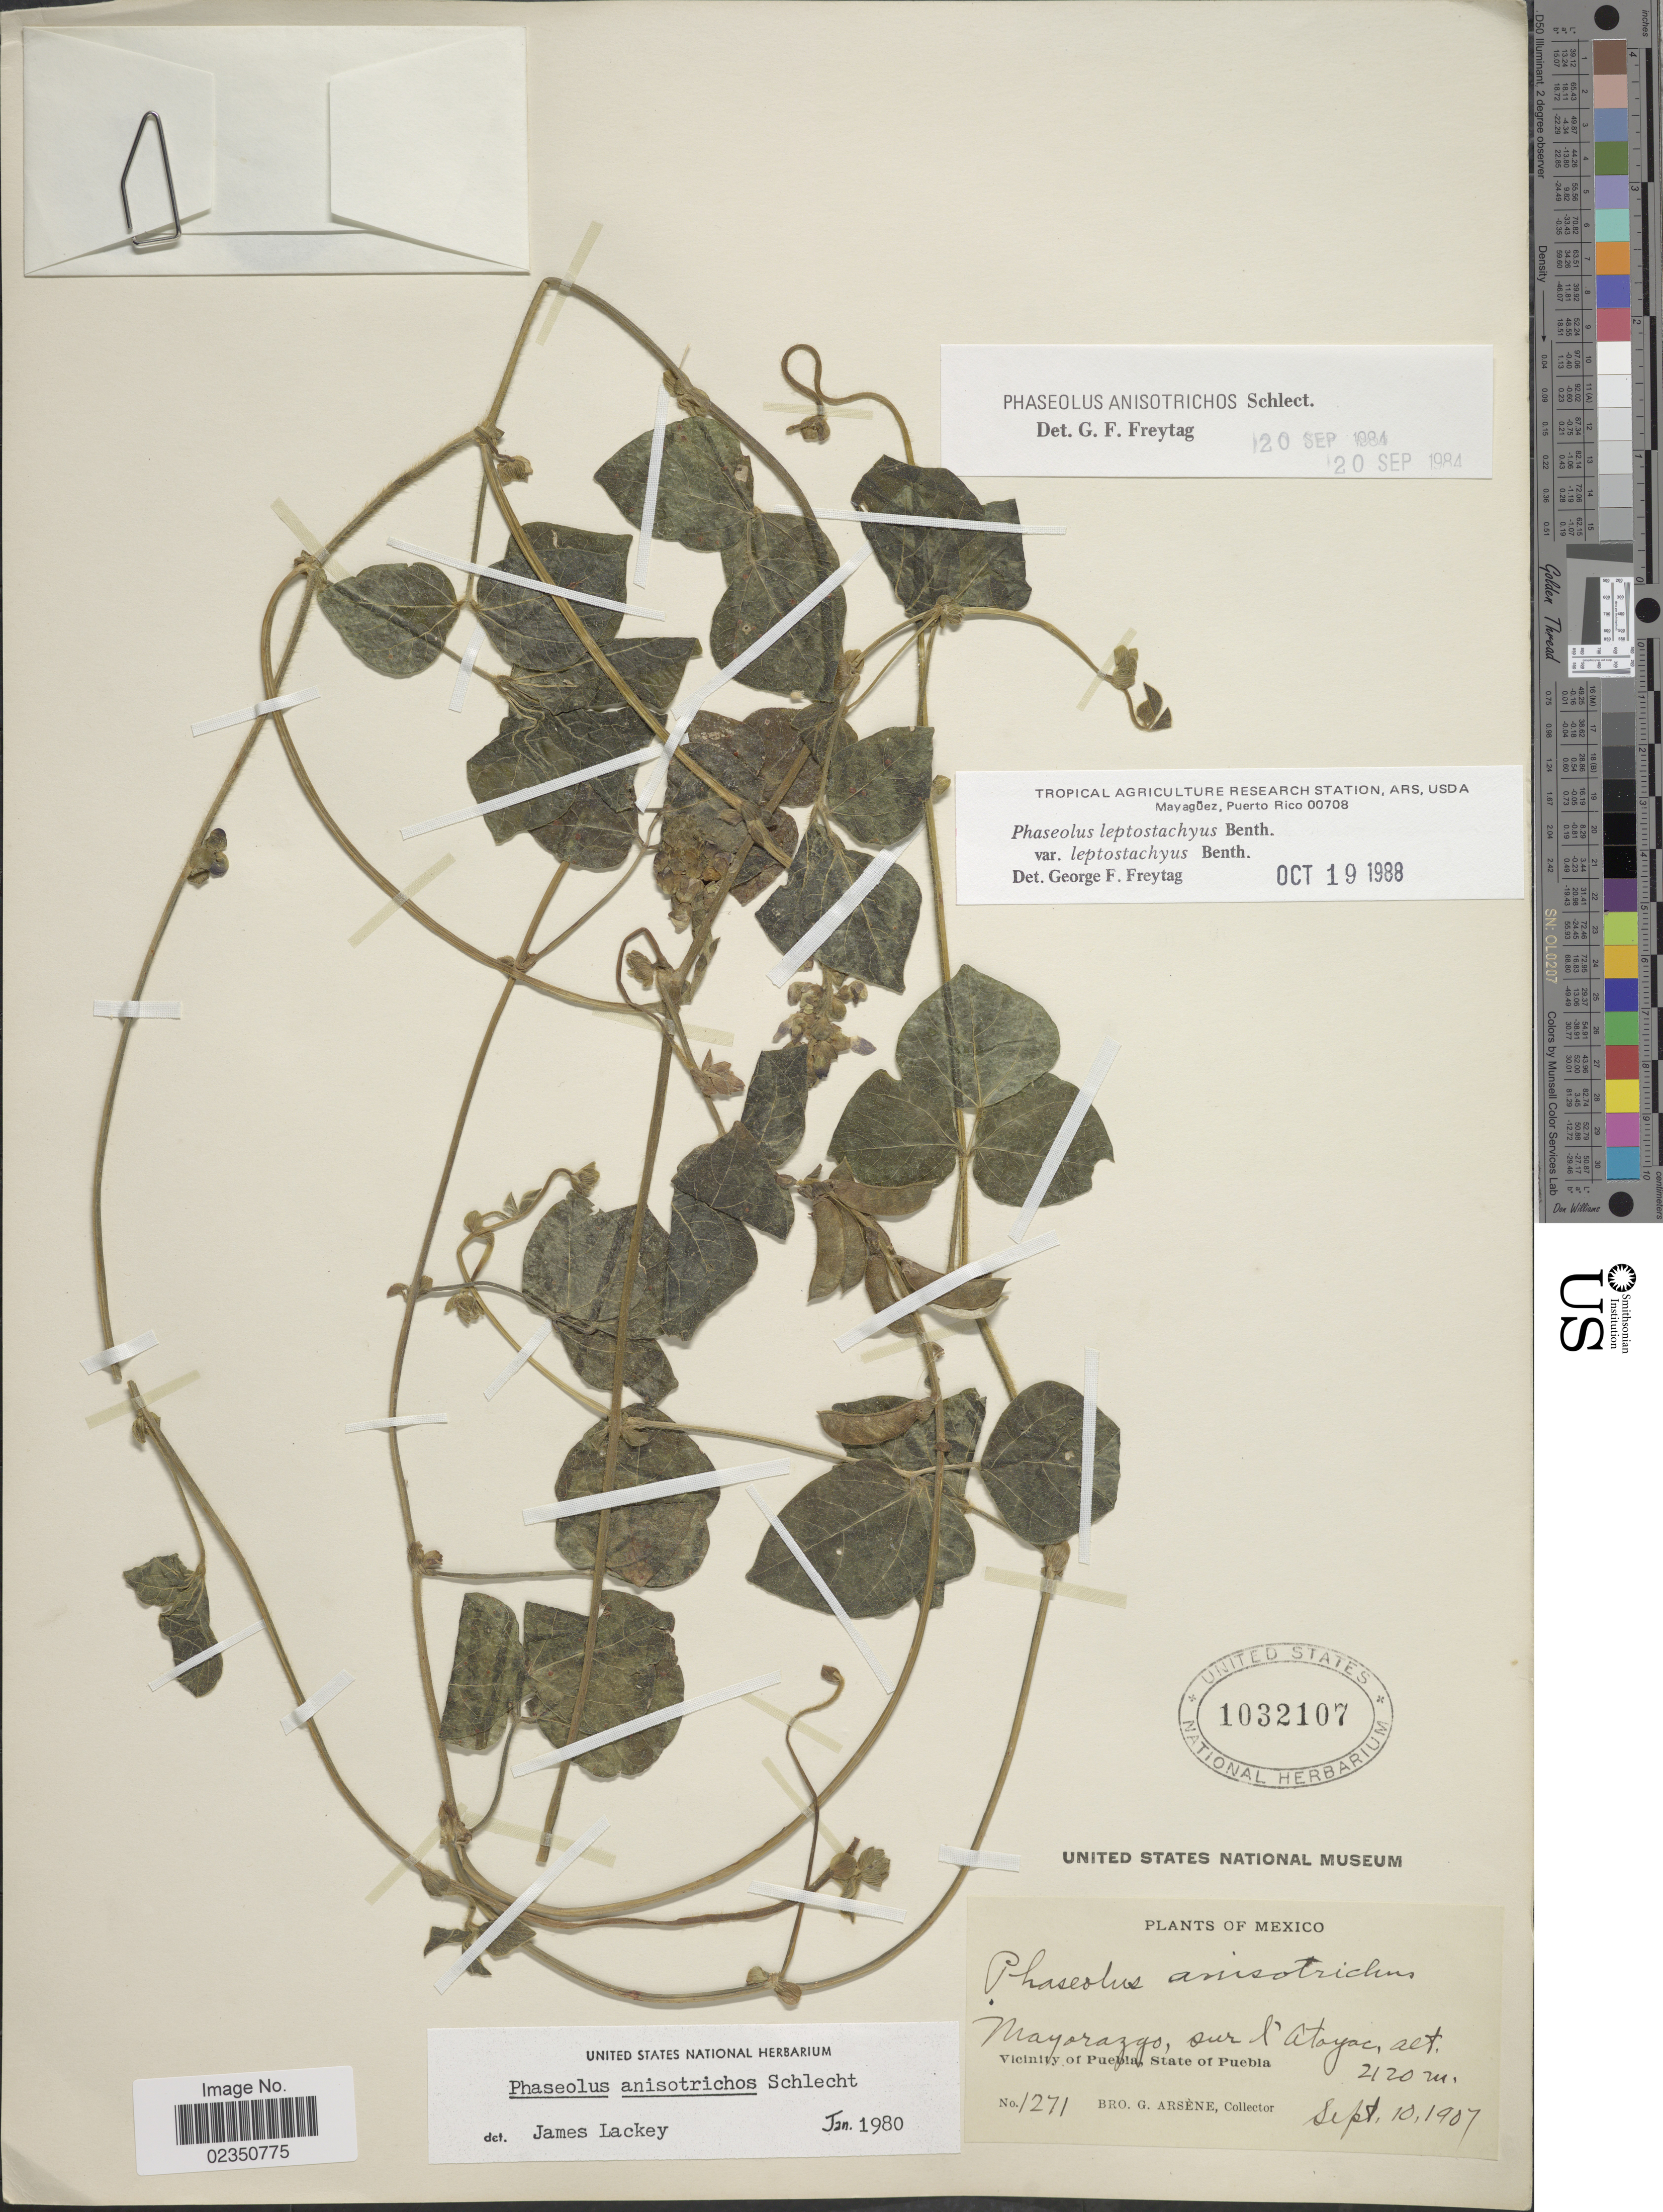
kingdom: Plantae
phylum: Tracheophyta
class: Magnoliopsida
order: Fabales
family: Fabaceae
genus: Phaseolus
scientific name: Phaseolus leptostachyus var. leptostachyus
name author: Benth.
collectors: Bro. G. Arsène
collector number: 1271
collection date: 1907-09-10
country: Mexico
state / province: Puebla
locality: Mayorazgo, sur l'Atoyc, vicinity of Puebla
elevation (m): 2120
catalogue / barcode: US 4032107